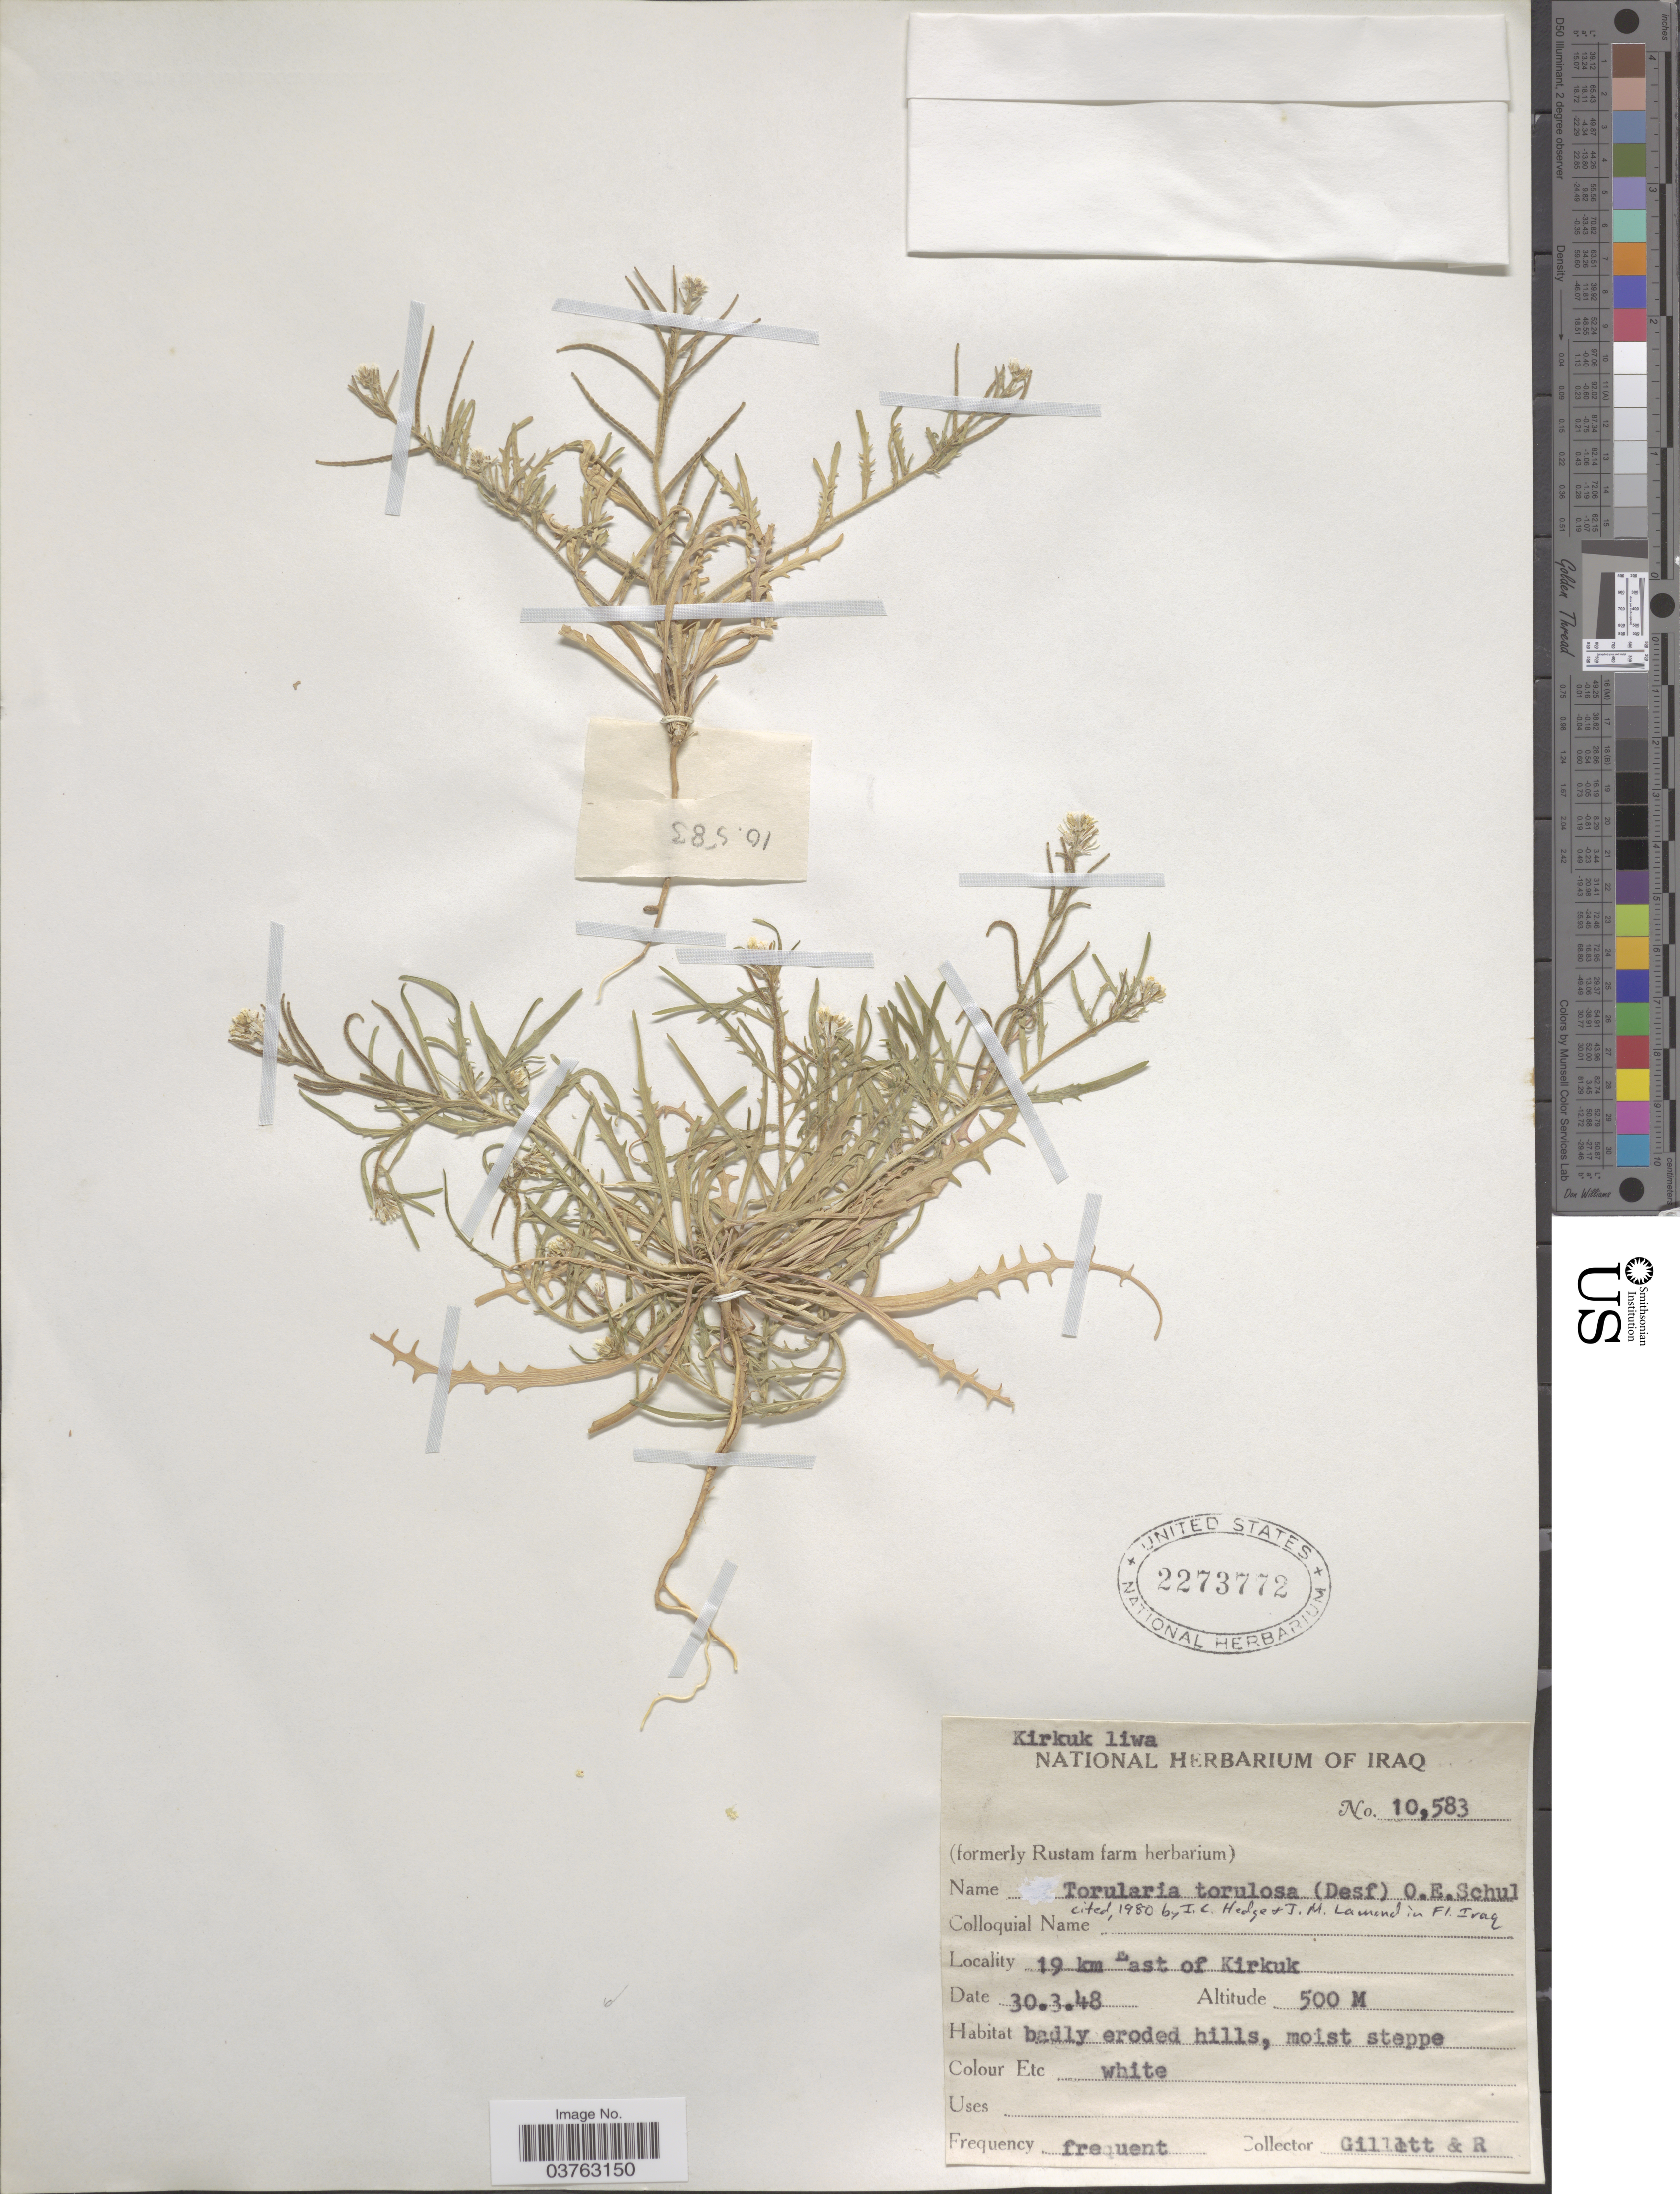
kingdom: Plantae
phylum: Tracheophyta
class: Magnoliopsida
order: Brassicales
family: Brassicaceae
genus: Neotorularia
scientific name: Neotorularia torulosa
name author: (Desf.) Hedge & J. Léonard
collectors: Gillett, -- & R.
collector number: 10583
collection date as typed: Transcribed d/m/y: 30/3/48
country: Iraq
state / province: Kirkūk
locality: Kirkuk liwa. 19 km East of Kirkuk.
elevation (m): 500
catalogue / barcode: US 2273772